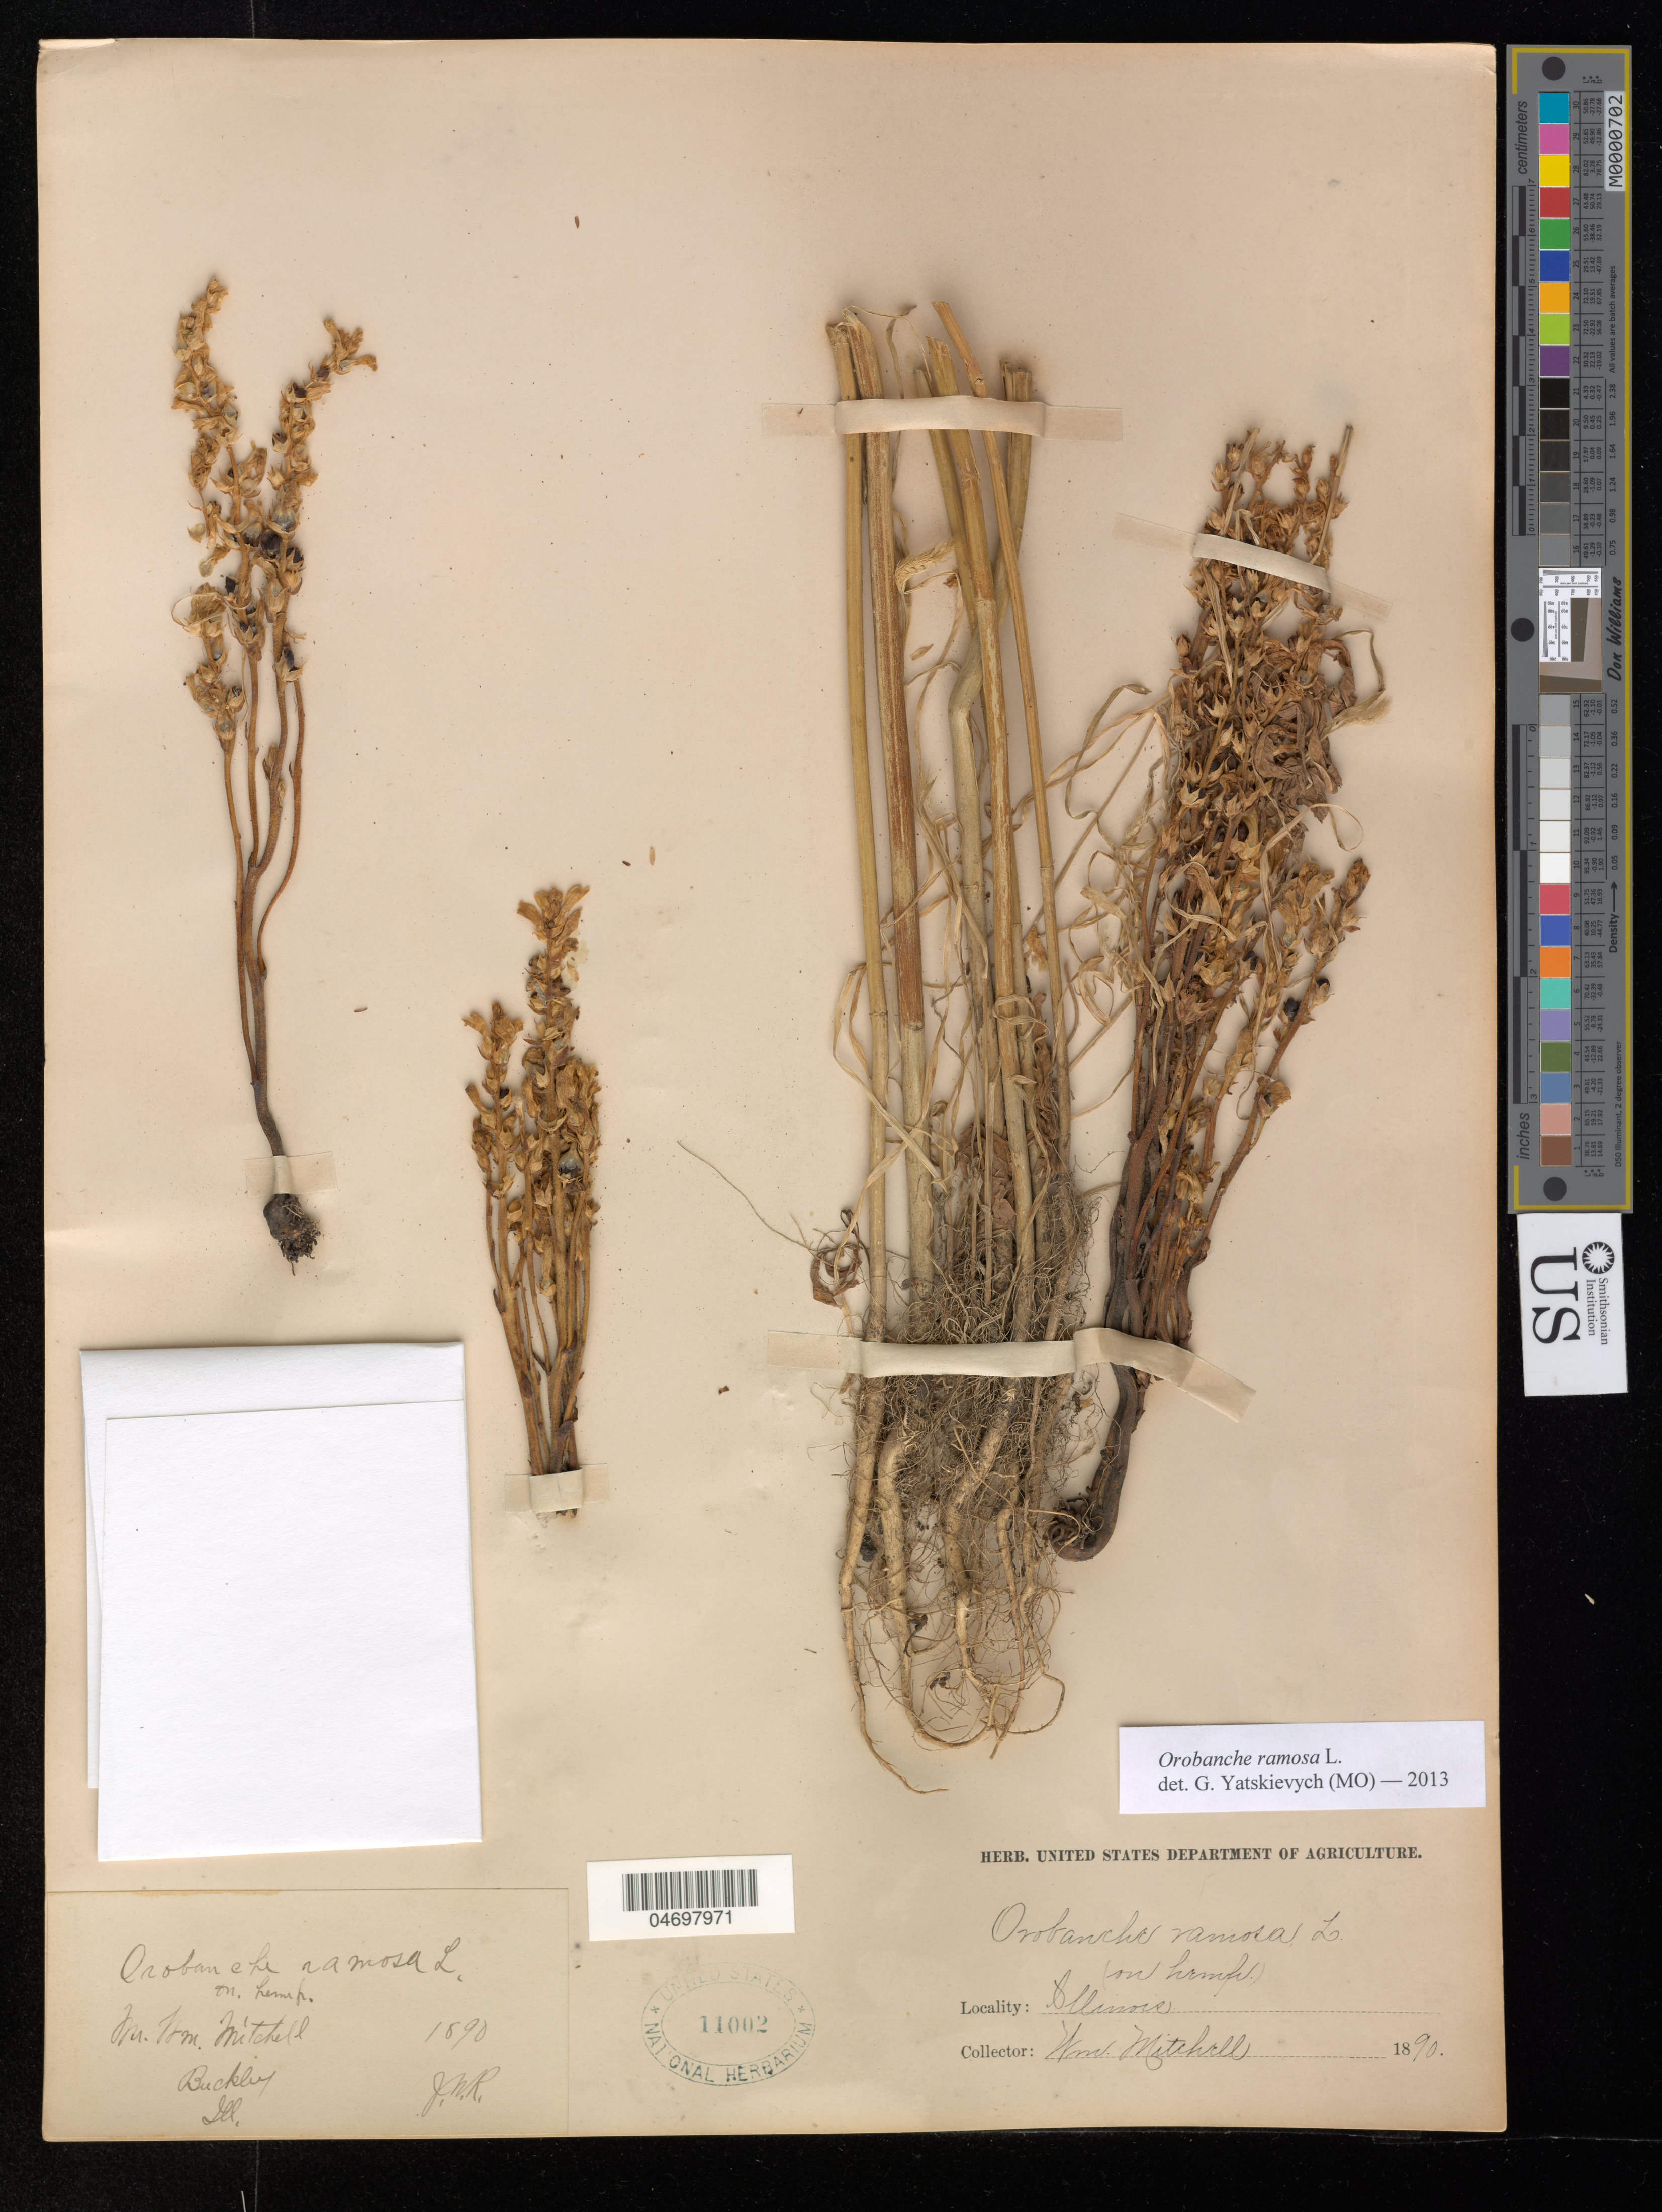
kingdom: Plantae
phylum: Tracheophyta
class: Magnoliopsida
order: Lamiales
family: Orobanchaceae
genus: Orobanche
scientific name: Orobanche ramosa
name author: L.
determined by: Yatskievych, G.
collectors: W. Mitchell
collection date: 1890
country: United States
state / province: Illinois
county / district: Iroquois Co.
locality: Buckeley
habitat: On hemp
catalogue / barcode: US 11002